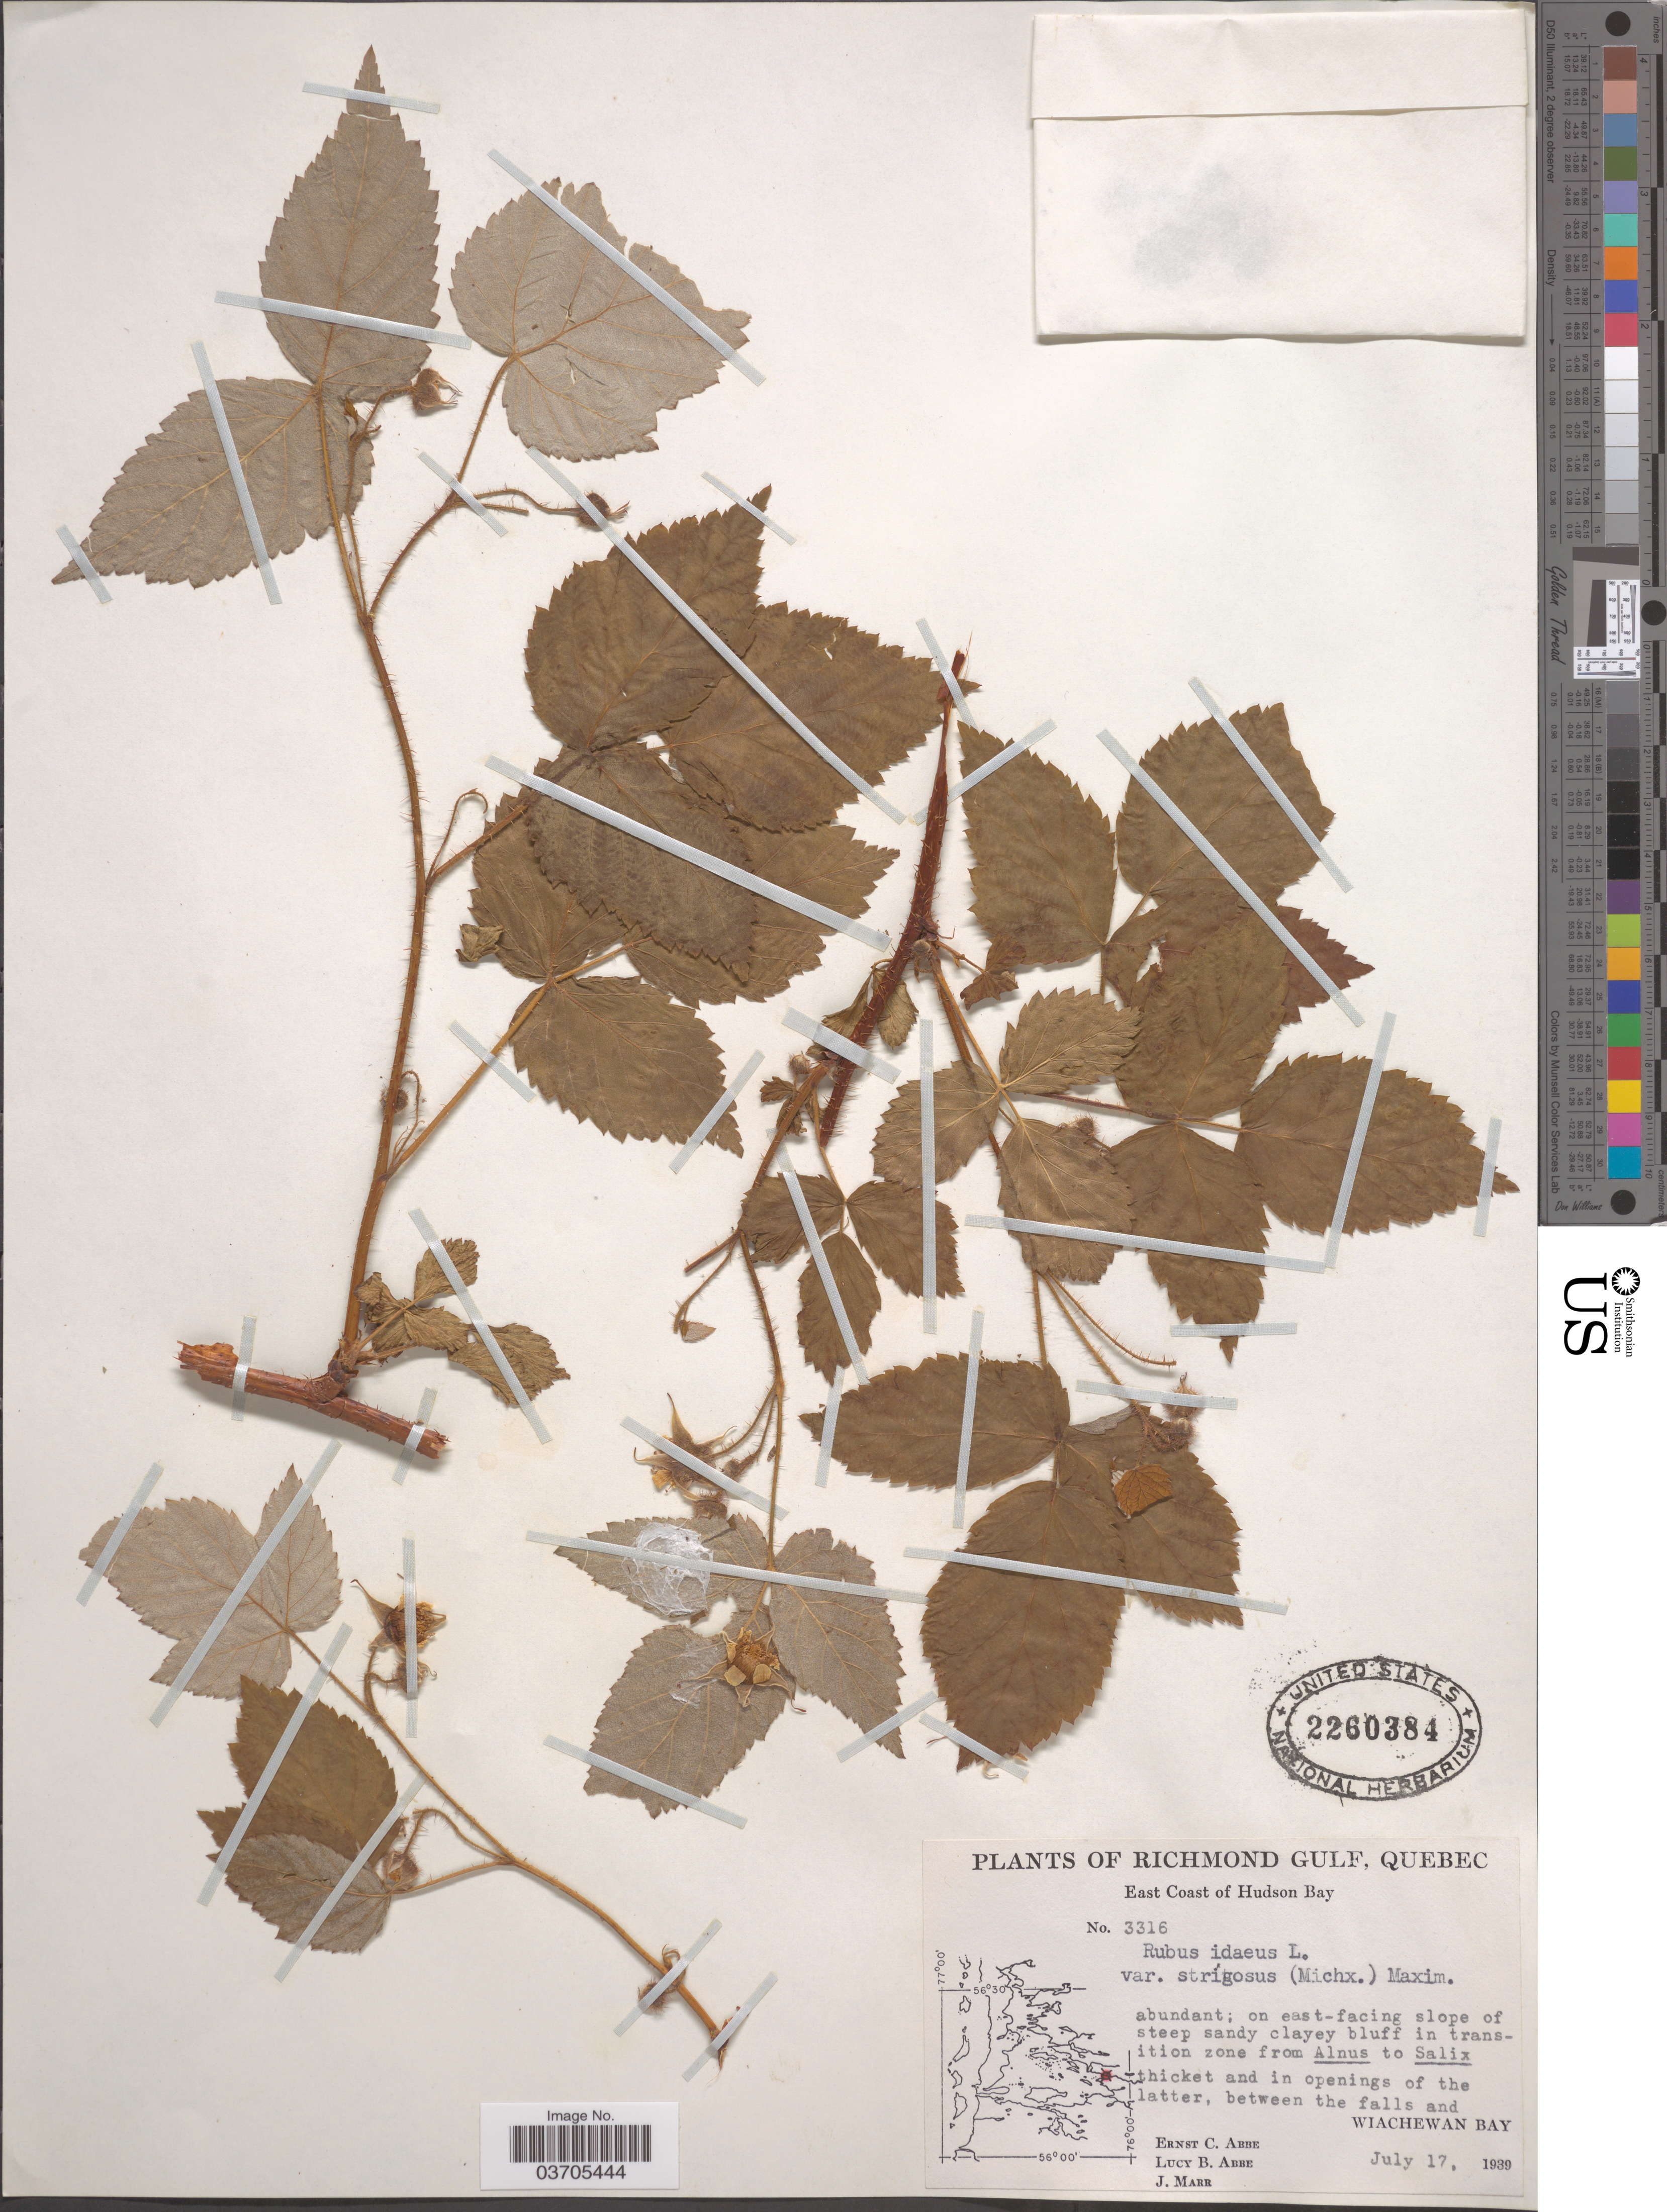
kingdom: Plantae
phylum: Tracheophyta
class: Magnoliopsida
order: Rosales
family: Rosaceae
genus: Rubus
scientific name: Rubus idaeus var. strigosus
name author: (Michx.) Maxim.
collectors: E. C. Abbe, L. B. Abbe & J. Marr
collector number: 3316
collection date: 1939-07-17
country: Canada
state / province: Quebec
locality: Richmond Gulf. East Coast of Hudson Bay. Between the falls and Wiachewan Bay.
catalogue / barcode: US 2260384